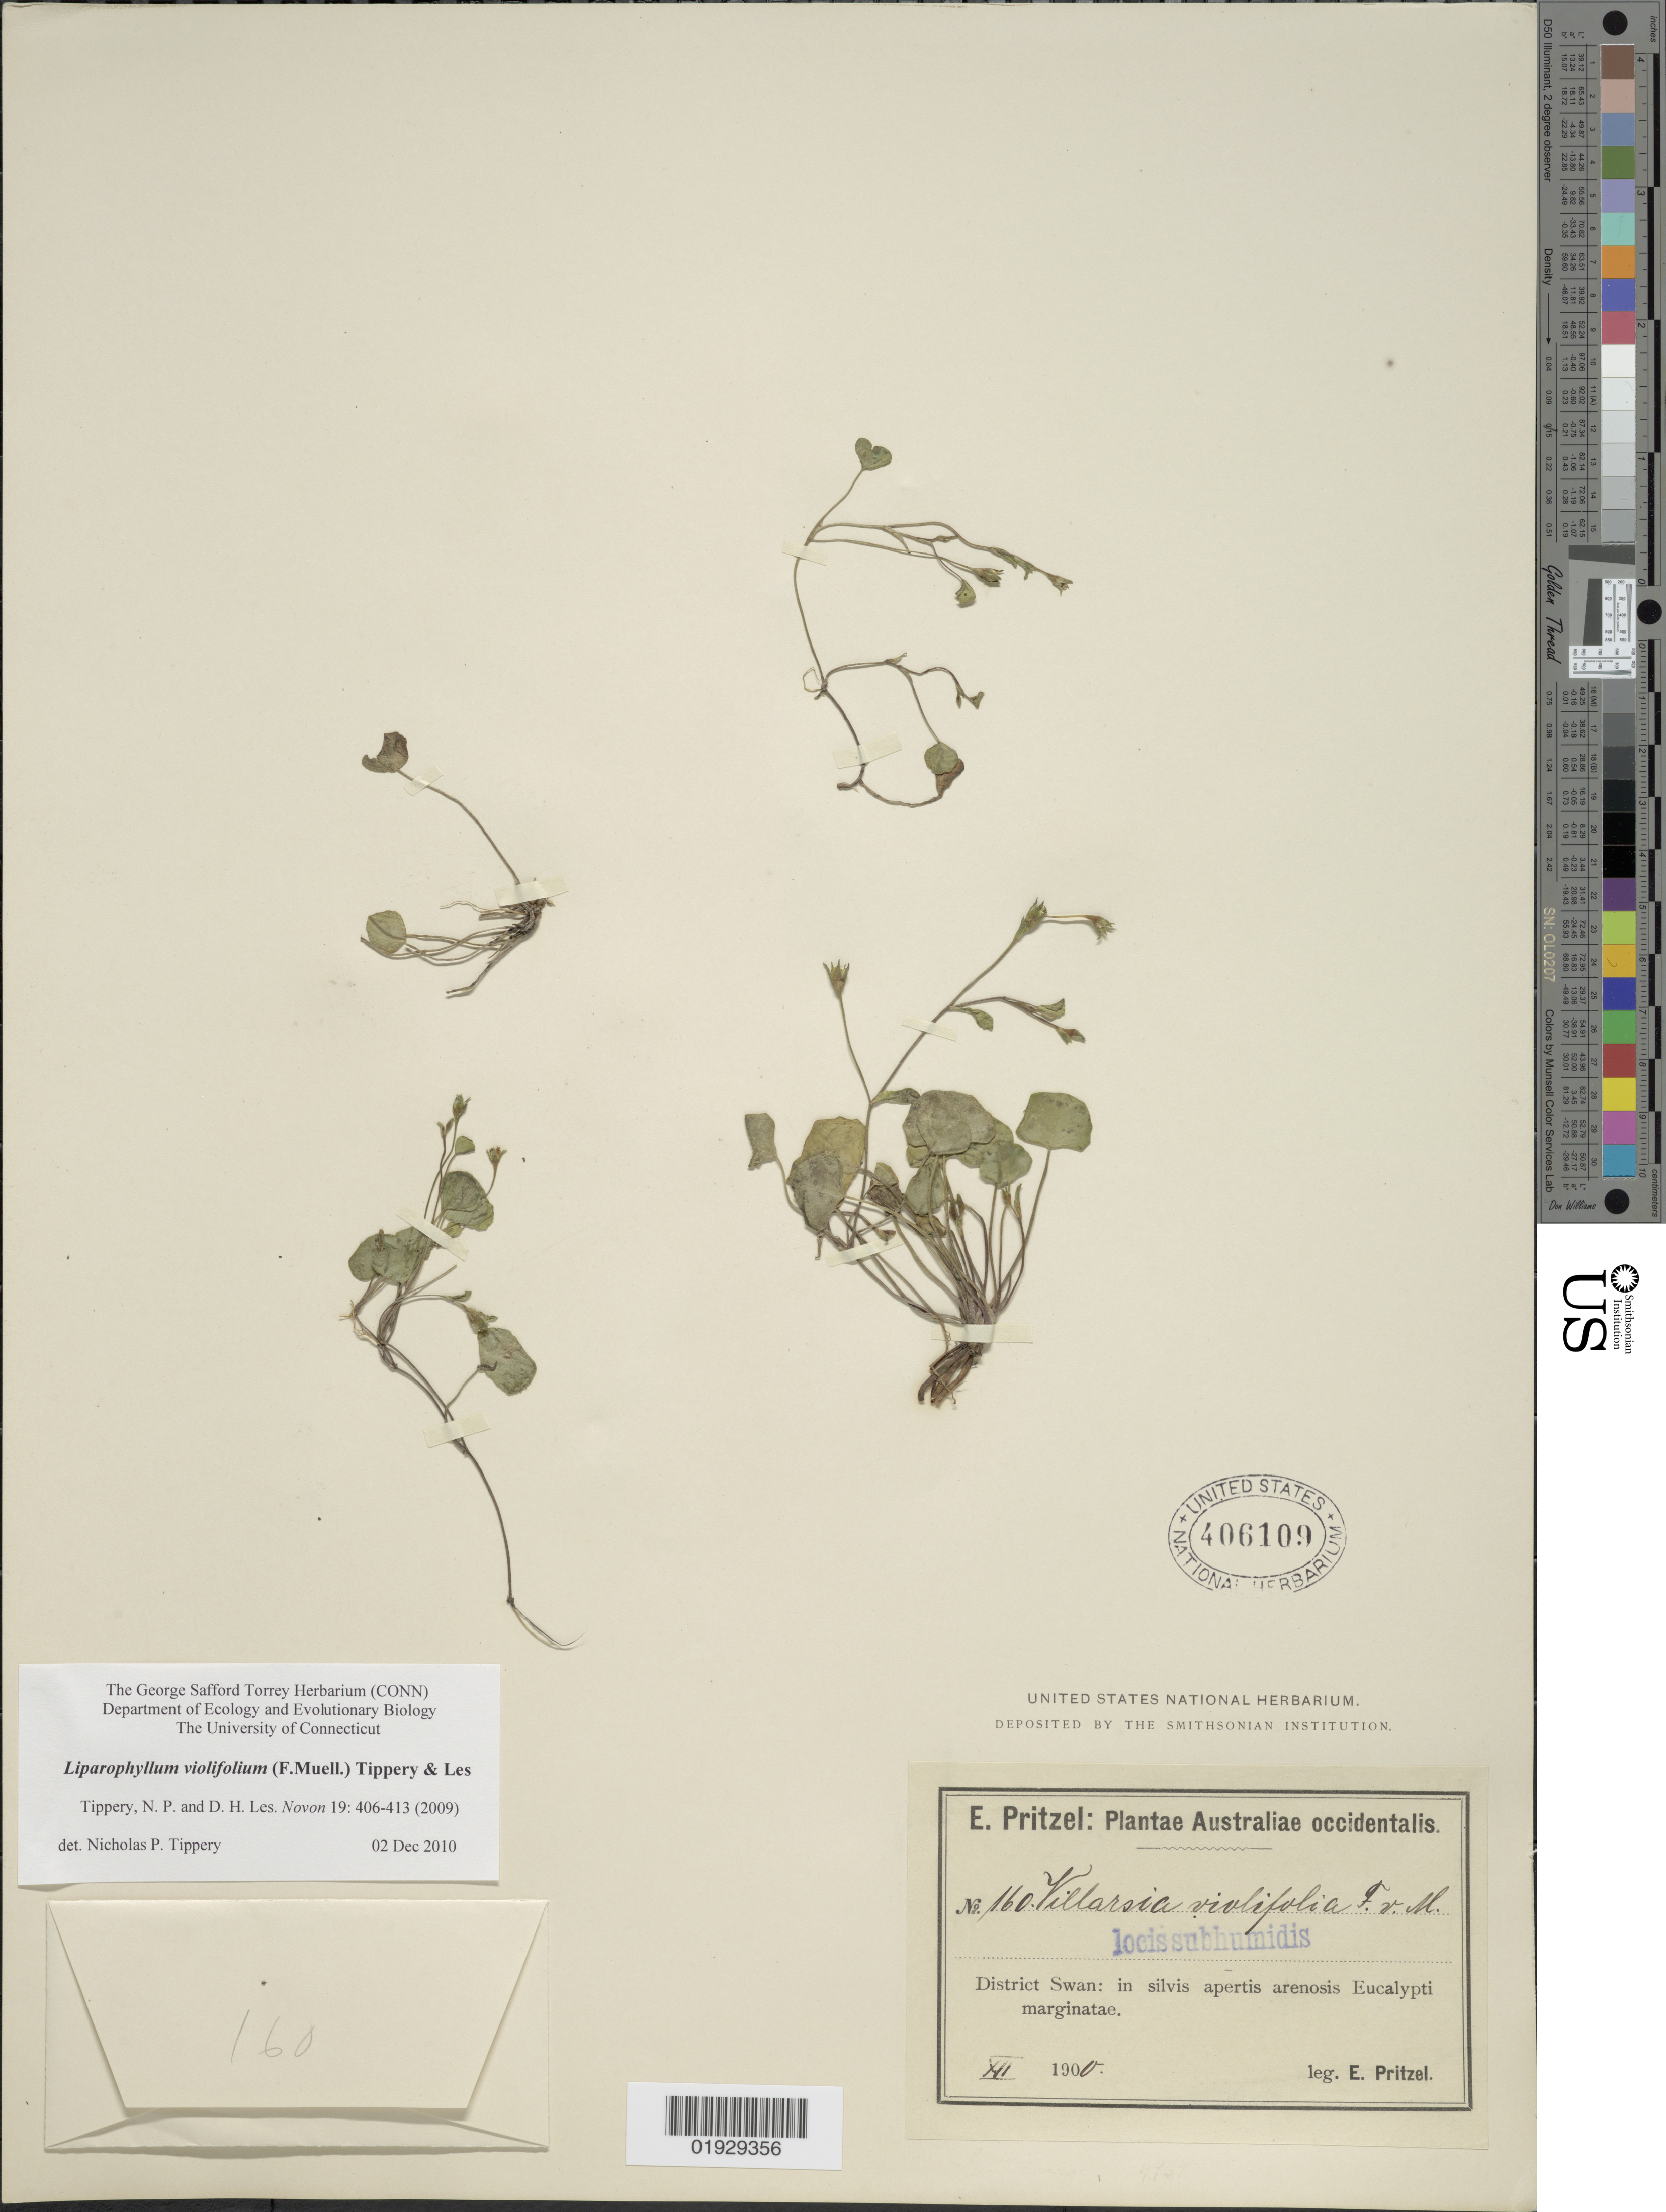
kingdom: Plantae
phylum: Tracheophyta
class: Magnoliopsida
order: Asterales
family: Menyanthaceae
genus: Liparophyllum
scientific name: Liparophyllum violifolium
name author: (F. Muell.) Tippery & Les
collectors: E. G. Pritzel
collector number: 160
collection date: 1900-12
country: Australia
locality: Australiae occidentalis. District Swan: in silvis apertis arenosis Eucalypti marginatae.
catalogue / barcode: US 406109